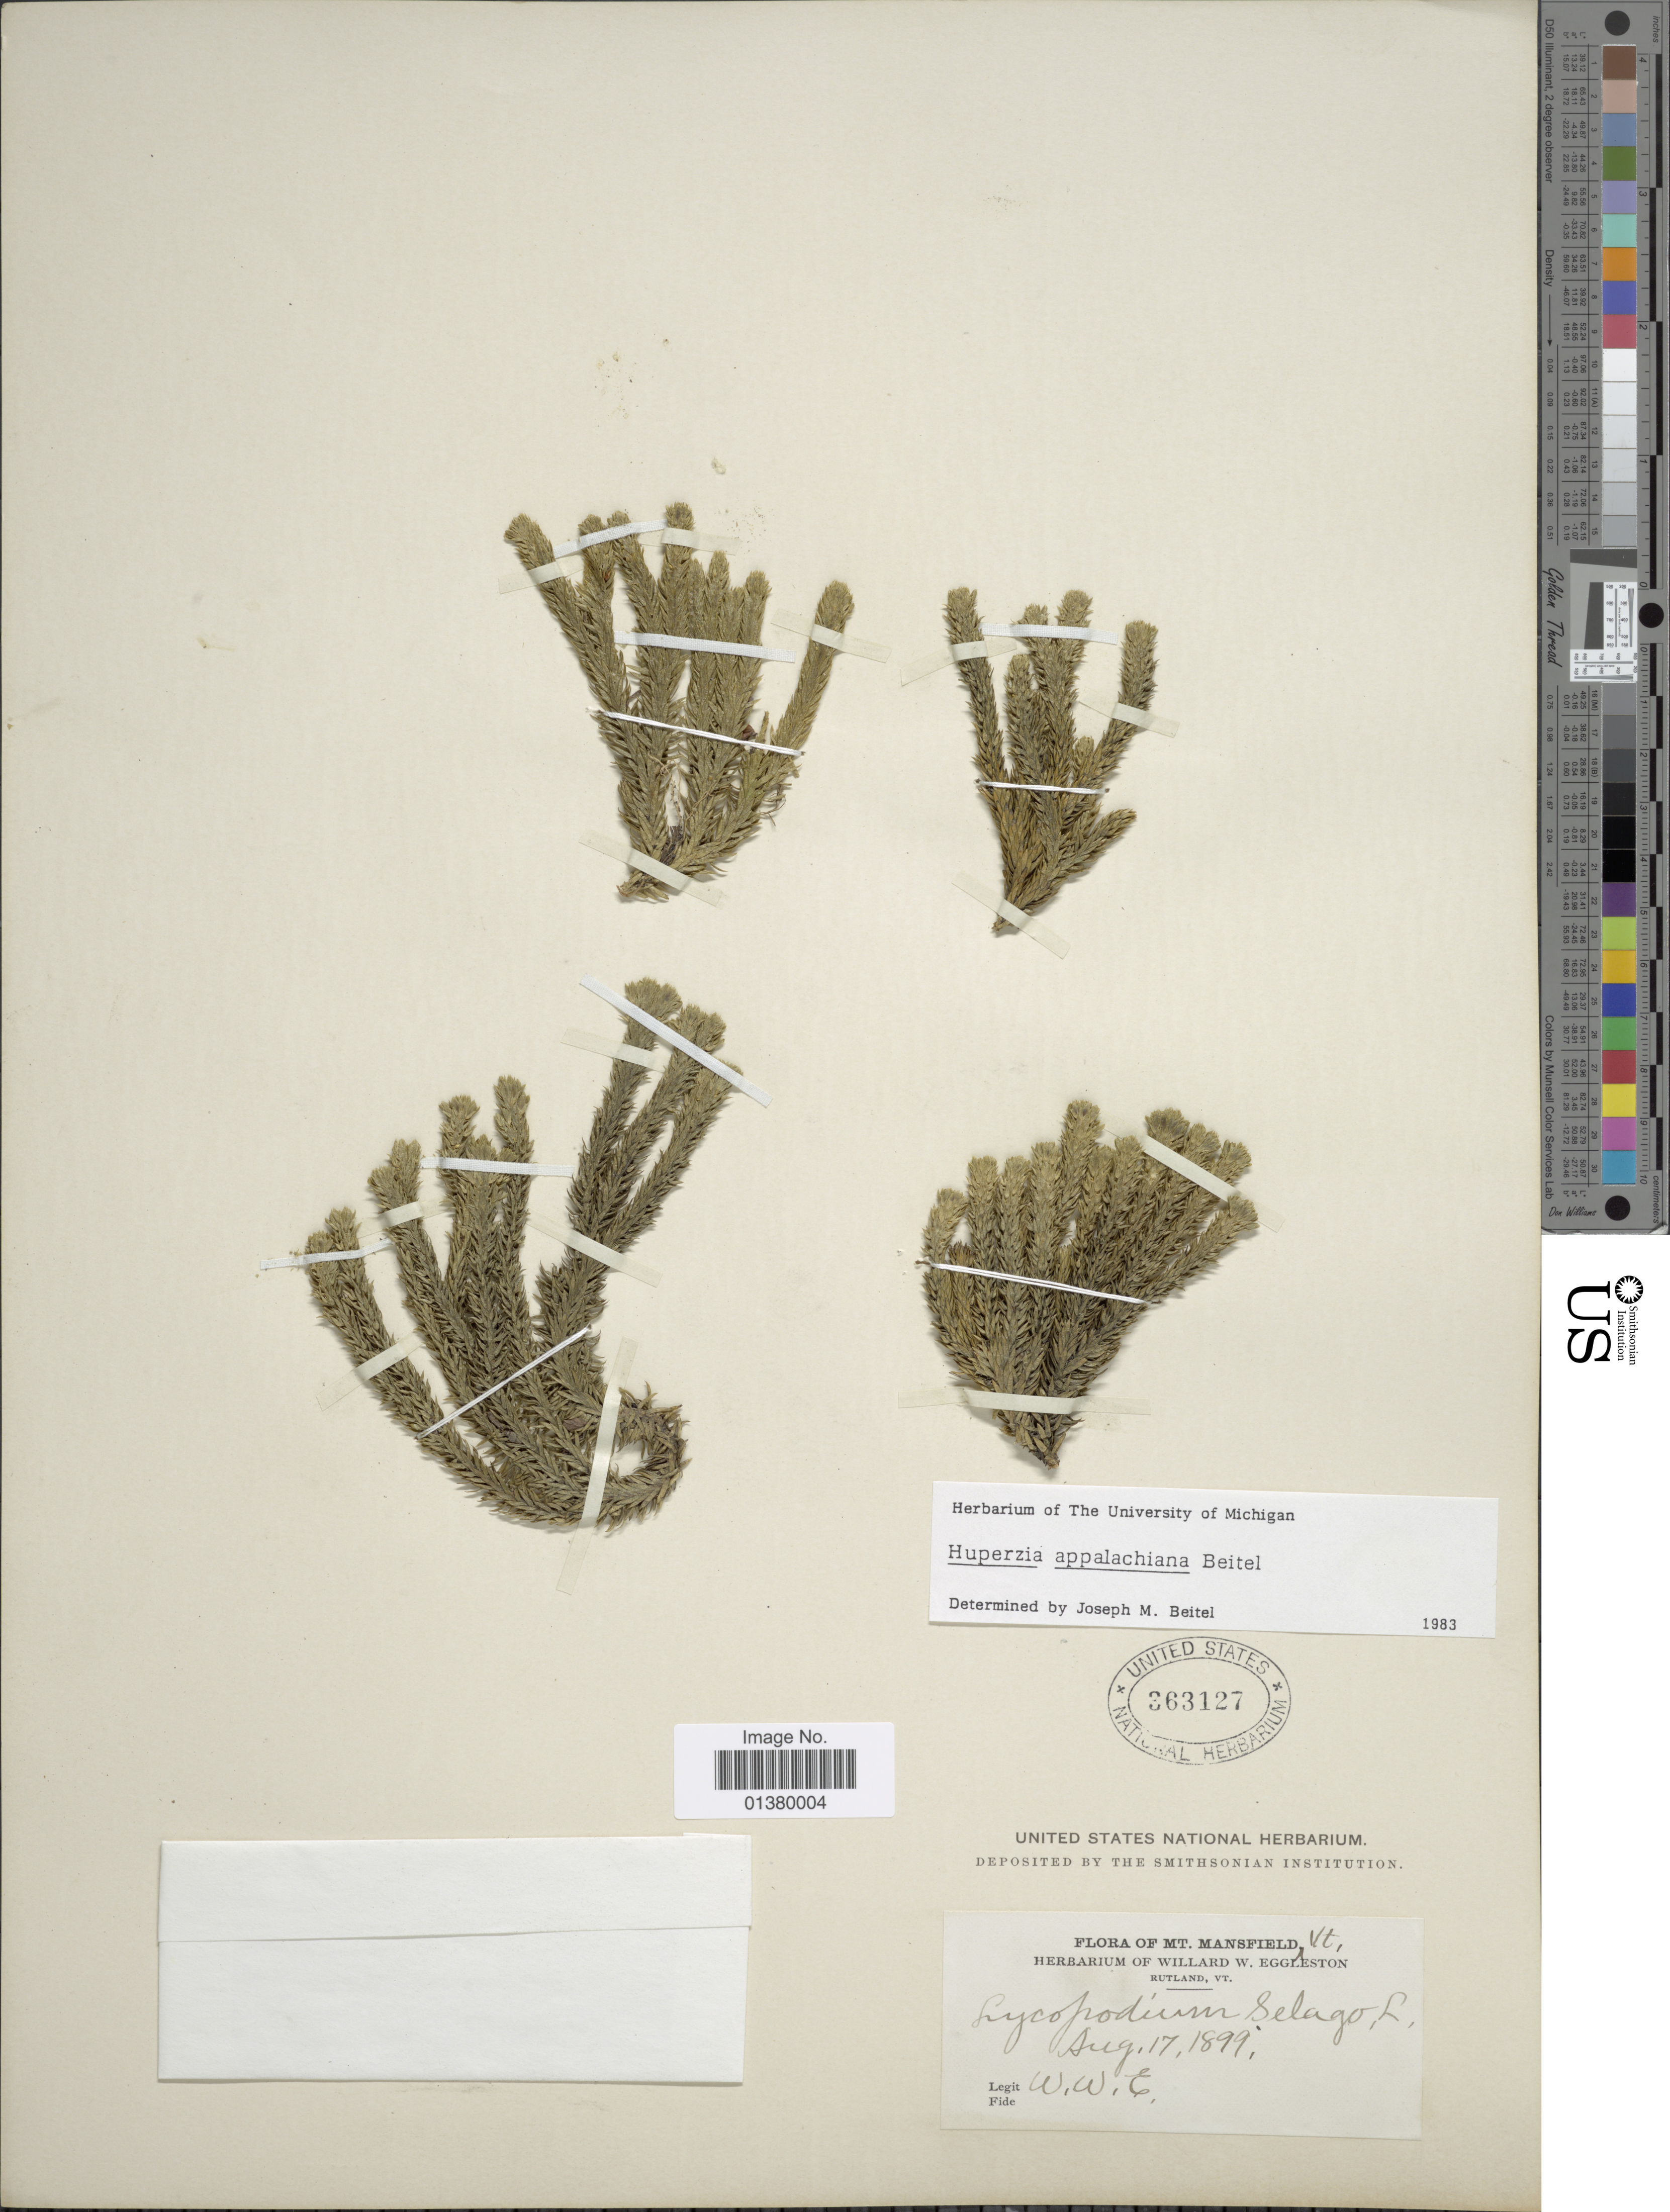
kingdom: Plantae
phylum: Tracheophyta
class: Lycopodiopsida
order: Lycopodiales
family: Lycopodiaceae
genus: Huperzia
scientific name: Huperzia appalachiana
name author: Beitel & Mickel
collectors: W. W. Eggleston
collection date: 1899-08-17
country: United States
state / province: Vermont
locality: Mt Mansfield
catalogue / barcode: US 363127